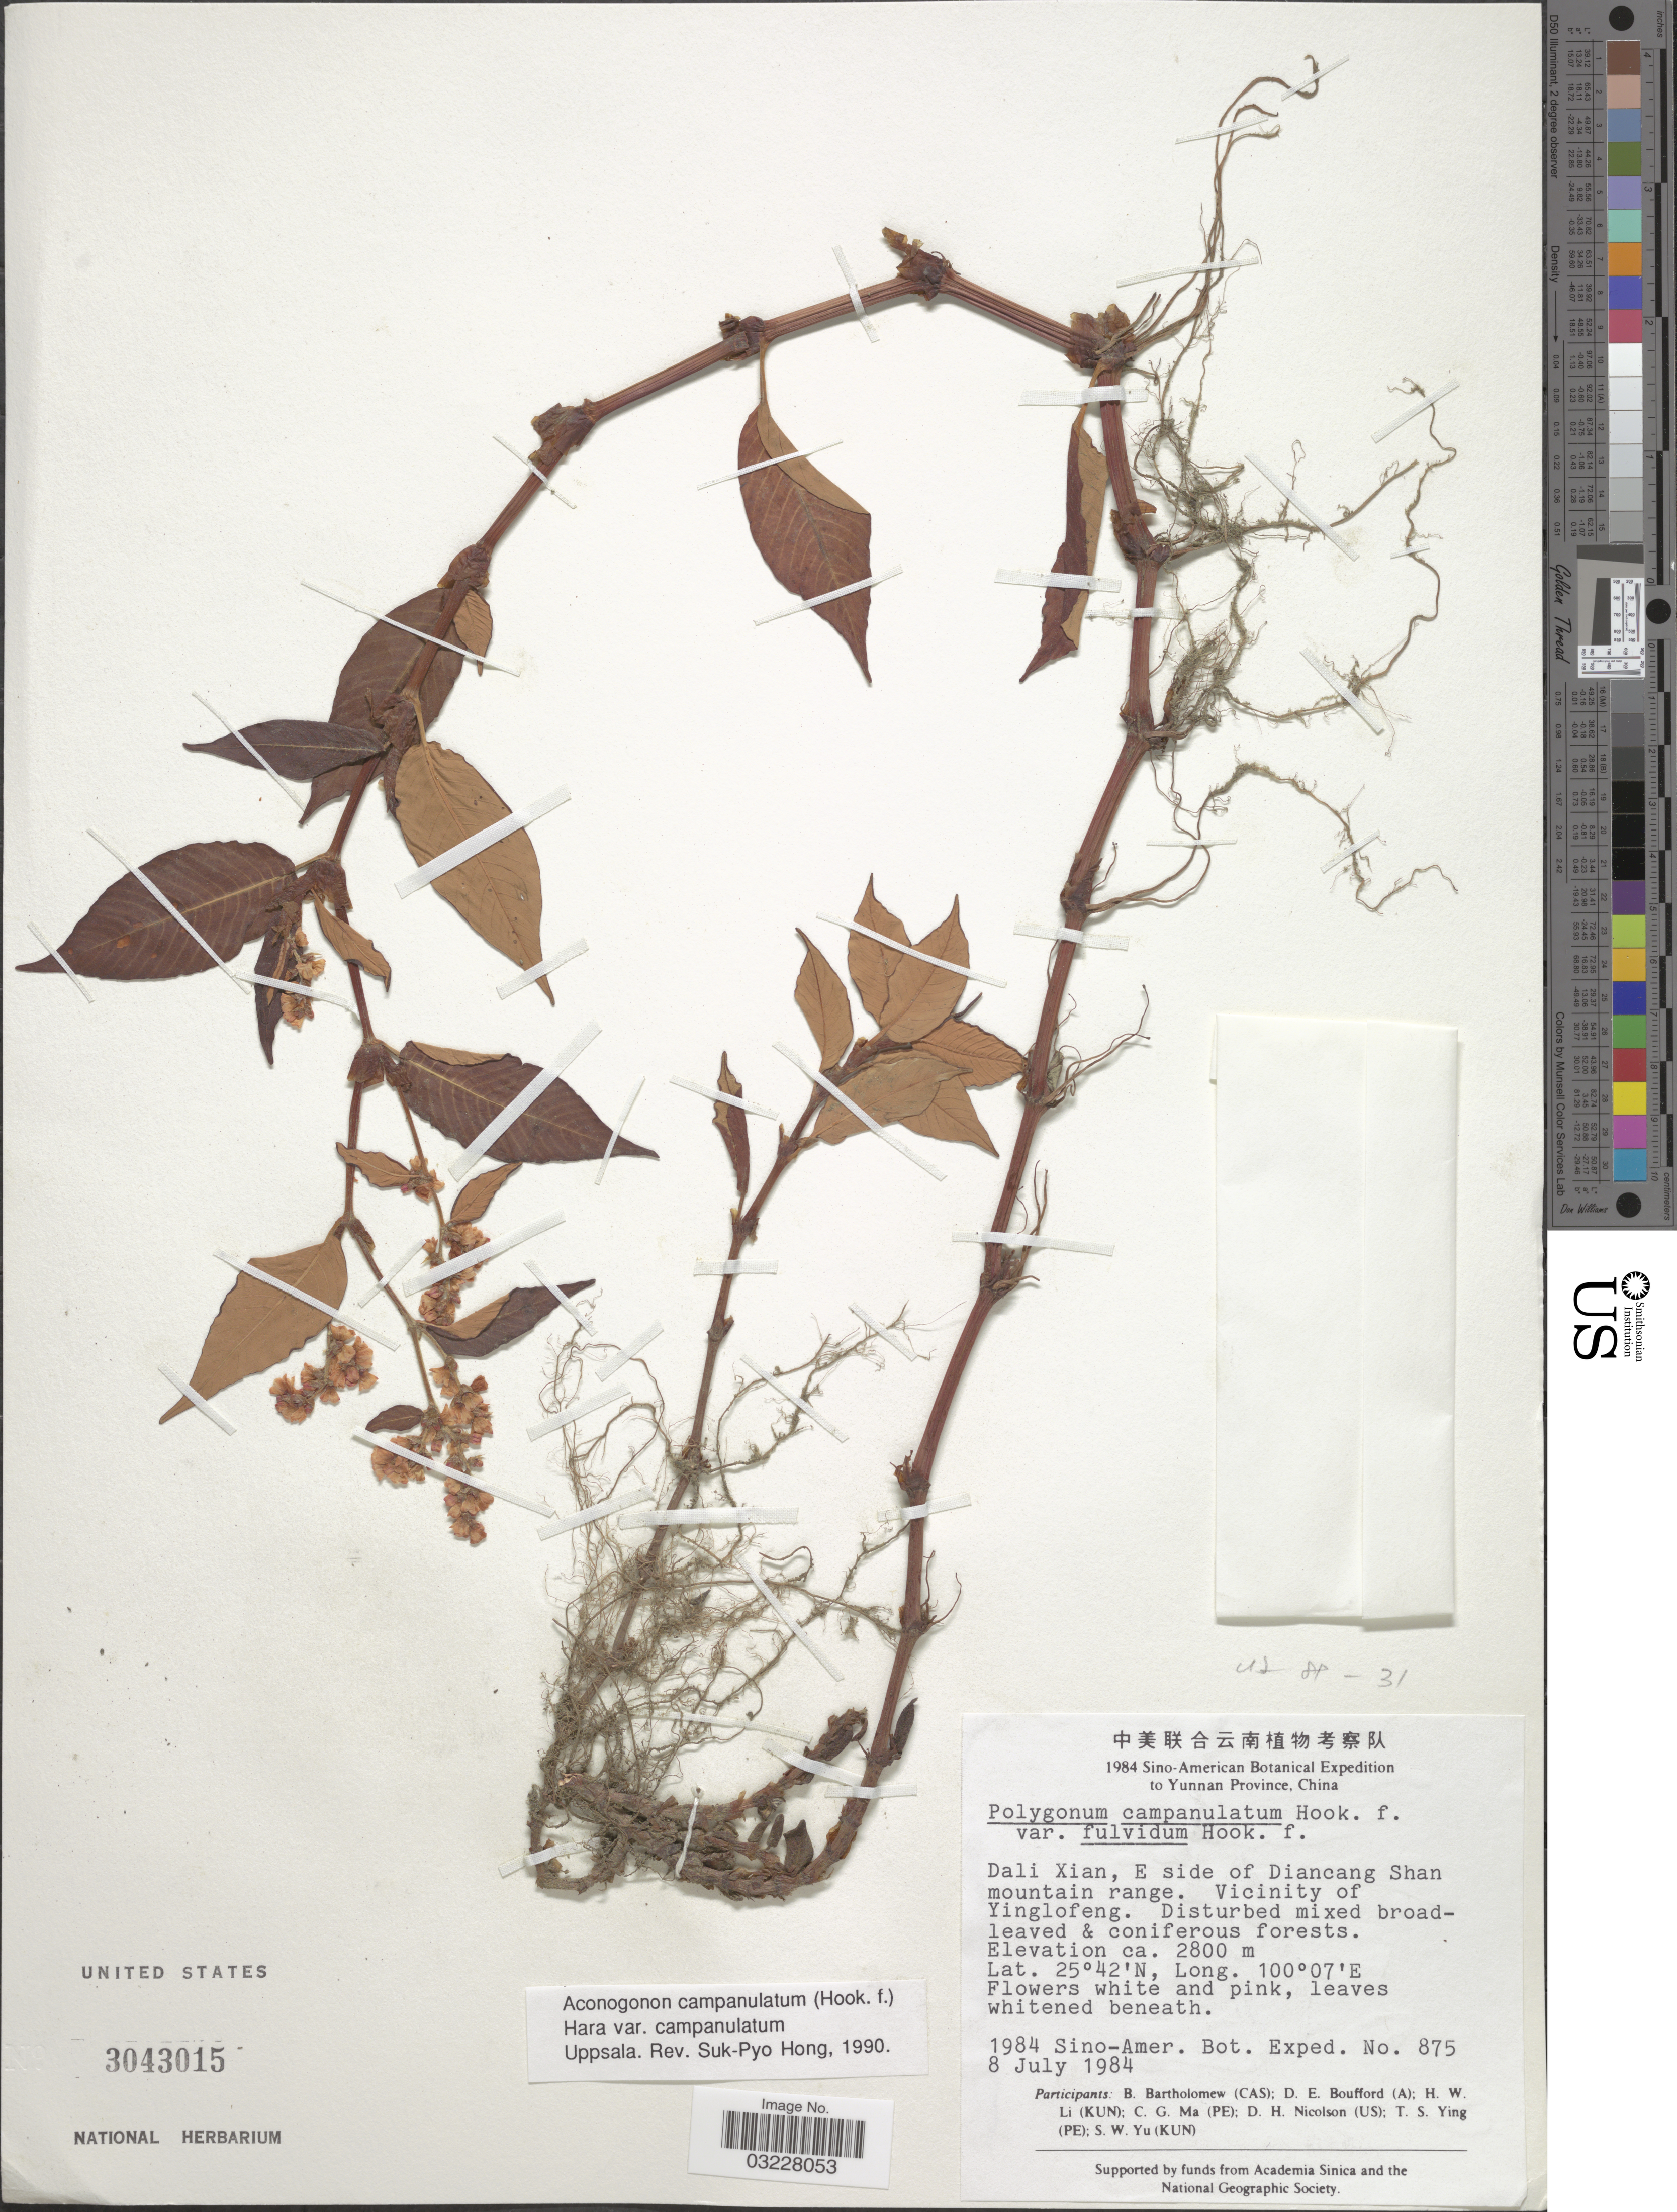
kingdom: Plantae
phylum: Tracheophyta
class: Magnoliopsida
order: Caryophyllales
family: Polygonaceae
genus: Koenigia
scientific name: Koenigia campanulata var. campanulata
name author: (Hook. f.) T.M. Schust. & Reveal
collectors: Sino-Amer. Bot. Exped. 1984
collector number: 875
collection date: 1984-07-08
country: China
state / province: Yunnan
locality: Dali Xian, E side of Diancang Shan mountain range. Vicinity of Yinglofeng.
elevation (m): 2800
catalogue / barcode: US 3043015